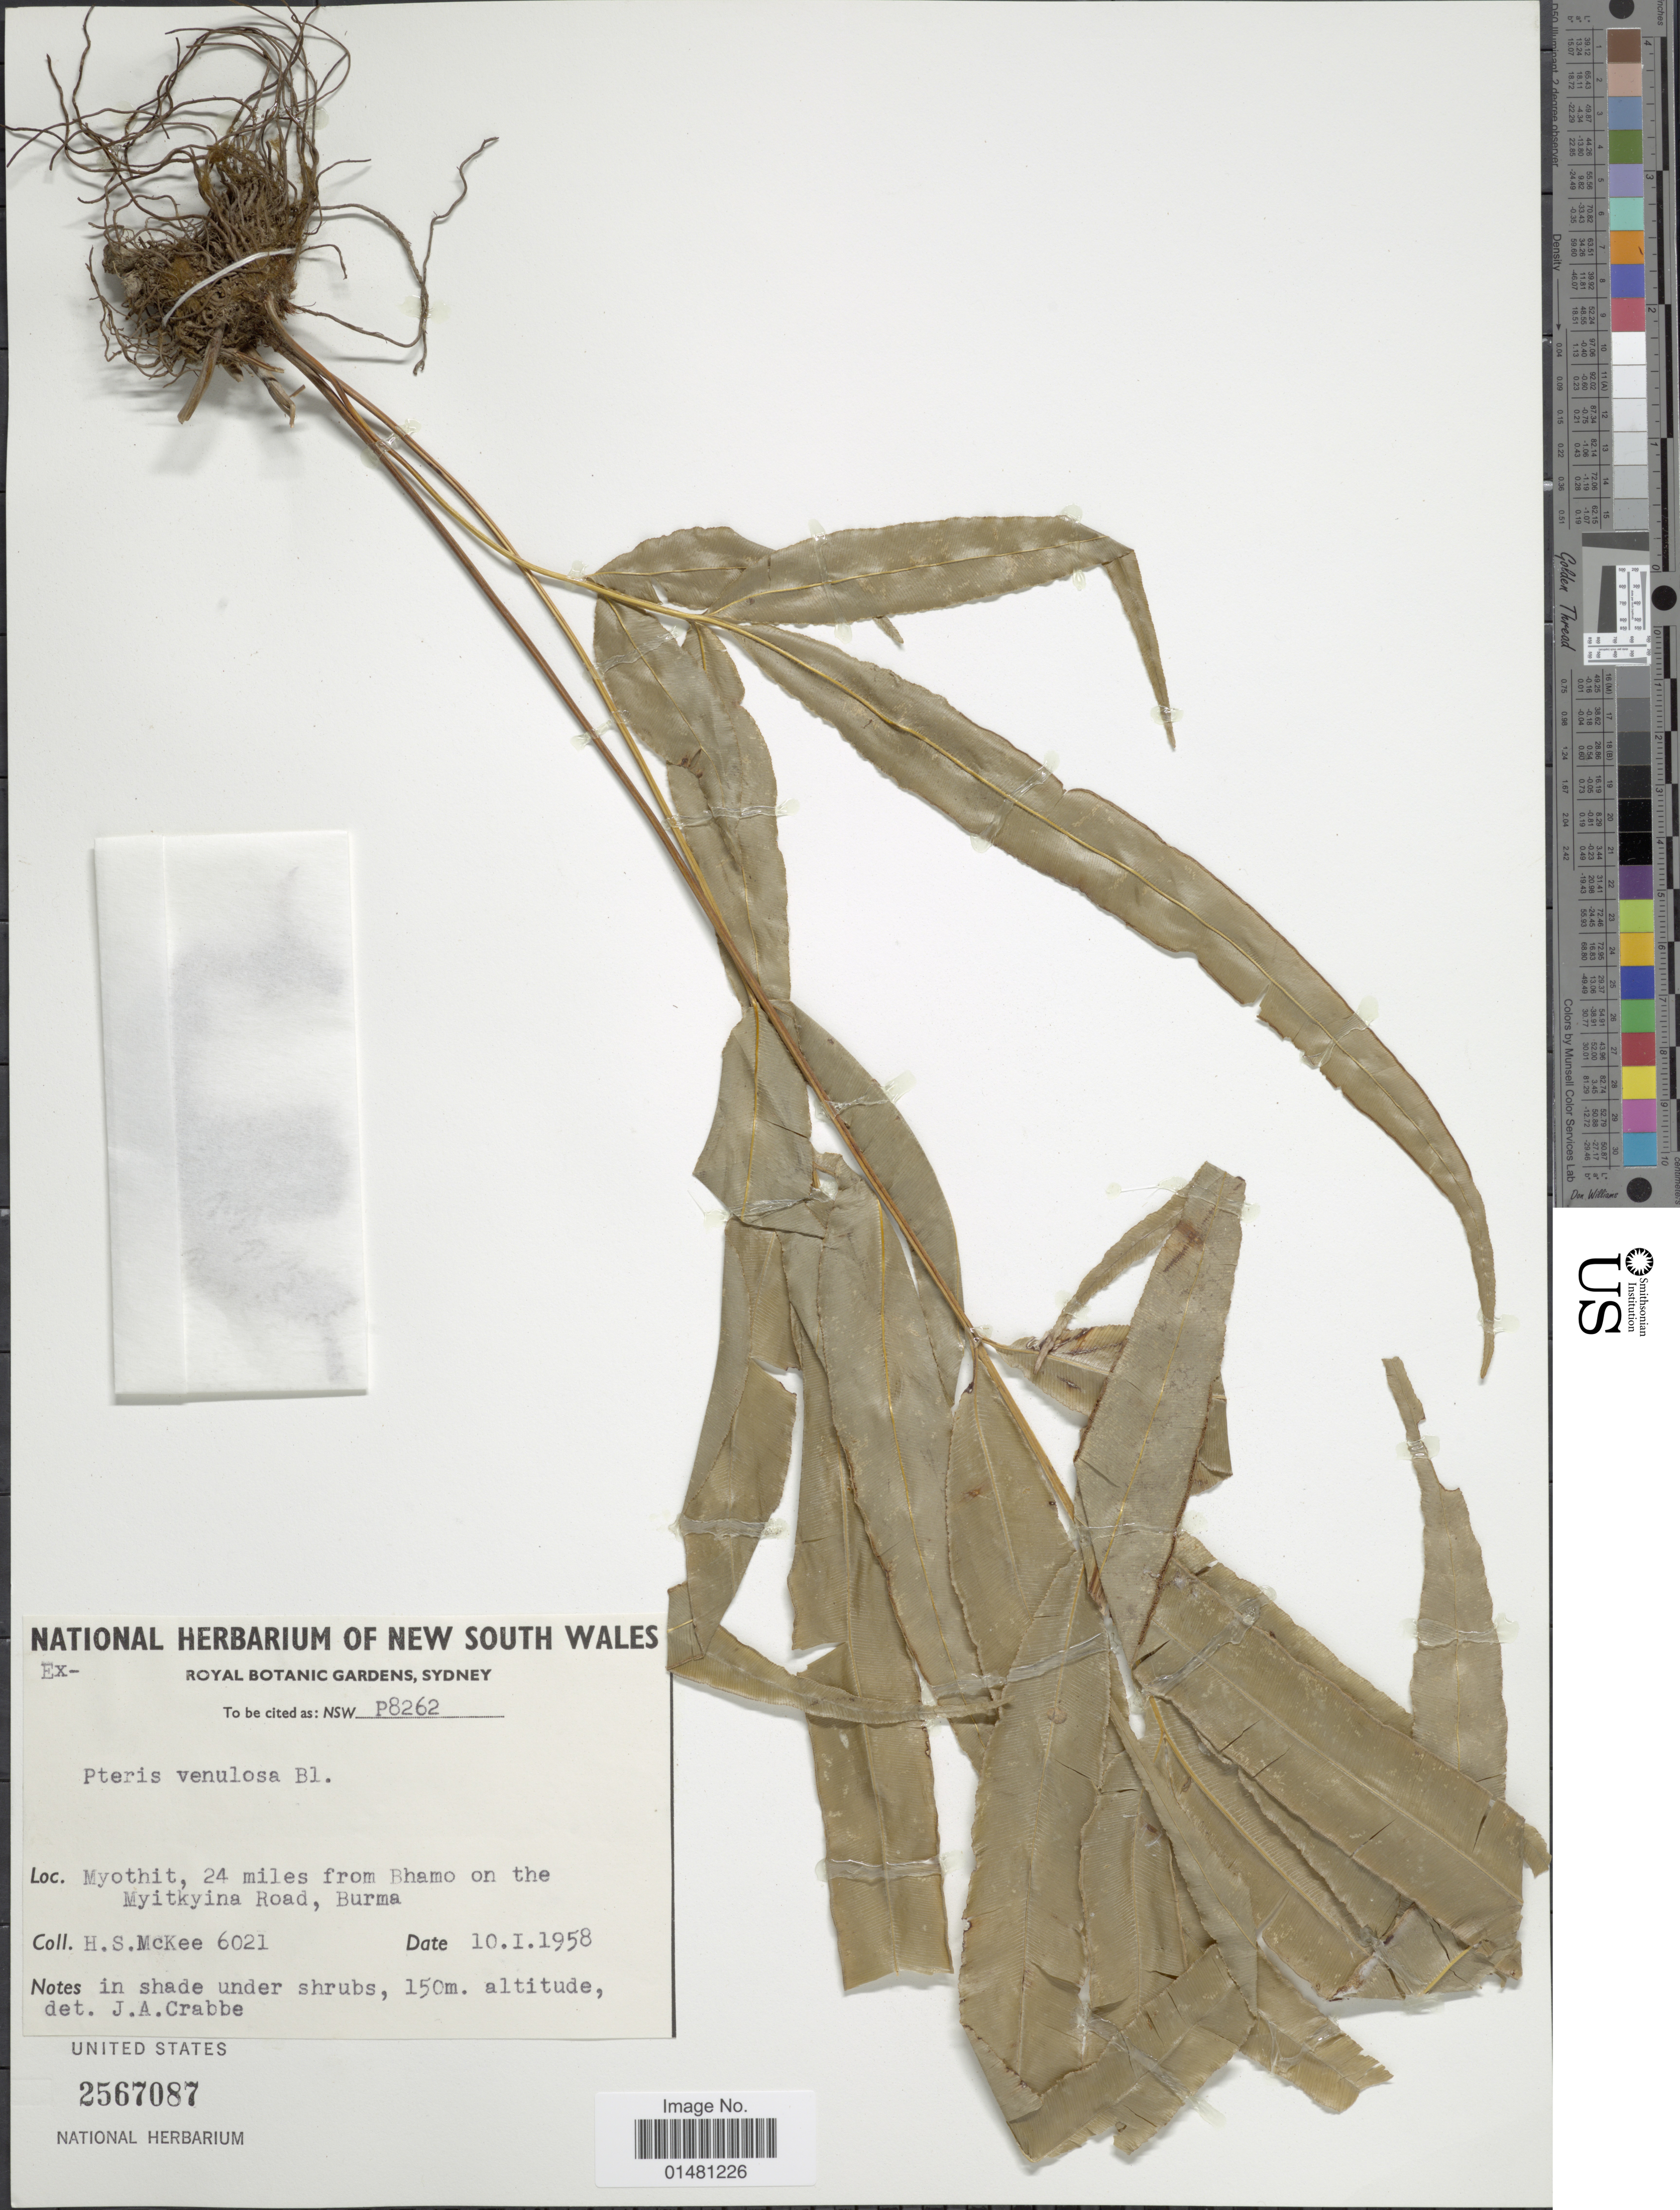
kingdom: Plantae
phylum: Tracheophyta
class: Polypodiopsida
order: Polypodiales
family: Pteridaceae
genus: Pteris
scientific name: Pteris venulosa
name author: Blume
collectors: H. S. McKee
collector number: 6021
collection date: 1958-01-10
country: Myanmar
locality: Myothit, 24 miles from Bhamo on the Myitkyina Road, Burma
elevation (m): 150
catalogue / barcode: US 2567087